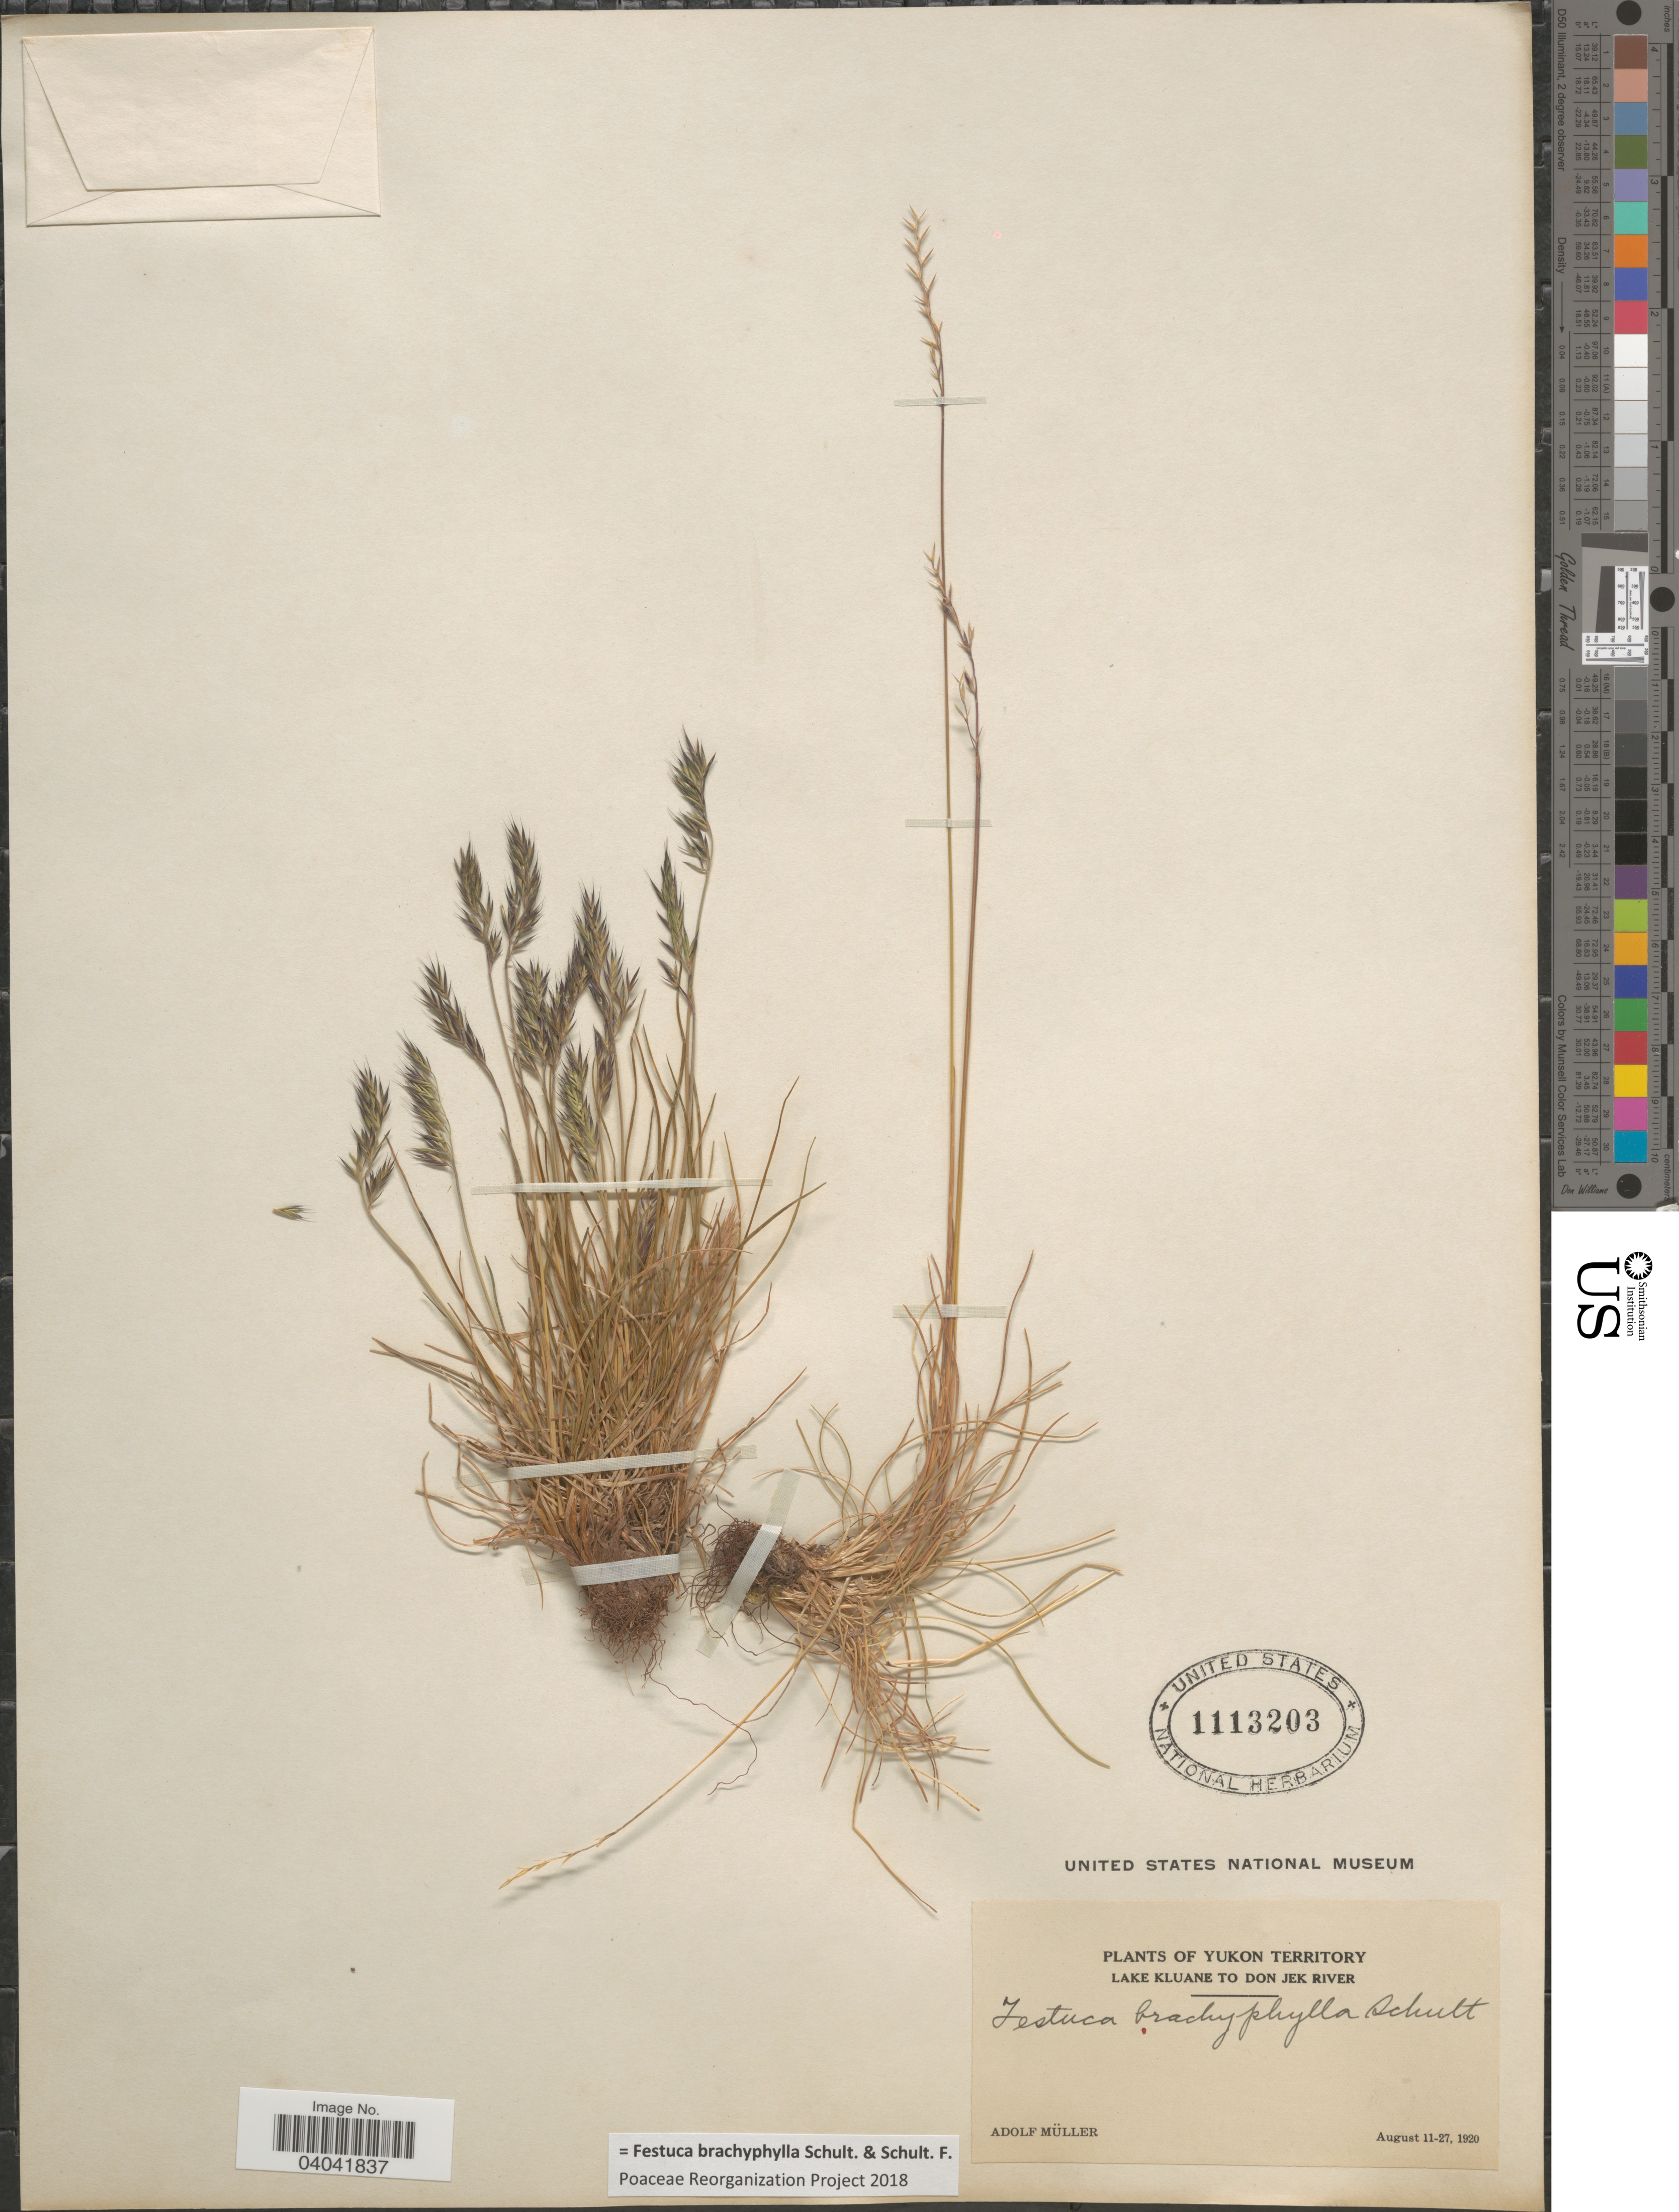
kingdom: Plantae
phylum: Tracheophyta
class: Liliopsida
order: Poales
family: Poaceae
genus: Festuca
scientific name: Festuca brachyphylla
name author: Schult. & Schult. f.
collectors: A. Muller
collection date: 1920-08-11/1920-08-27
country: Canada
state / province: Yukon Territory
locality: Lake Kluane to Don Jek River.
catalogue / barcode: US 1113203